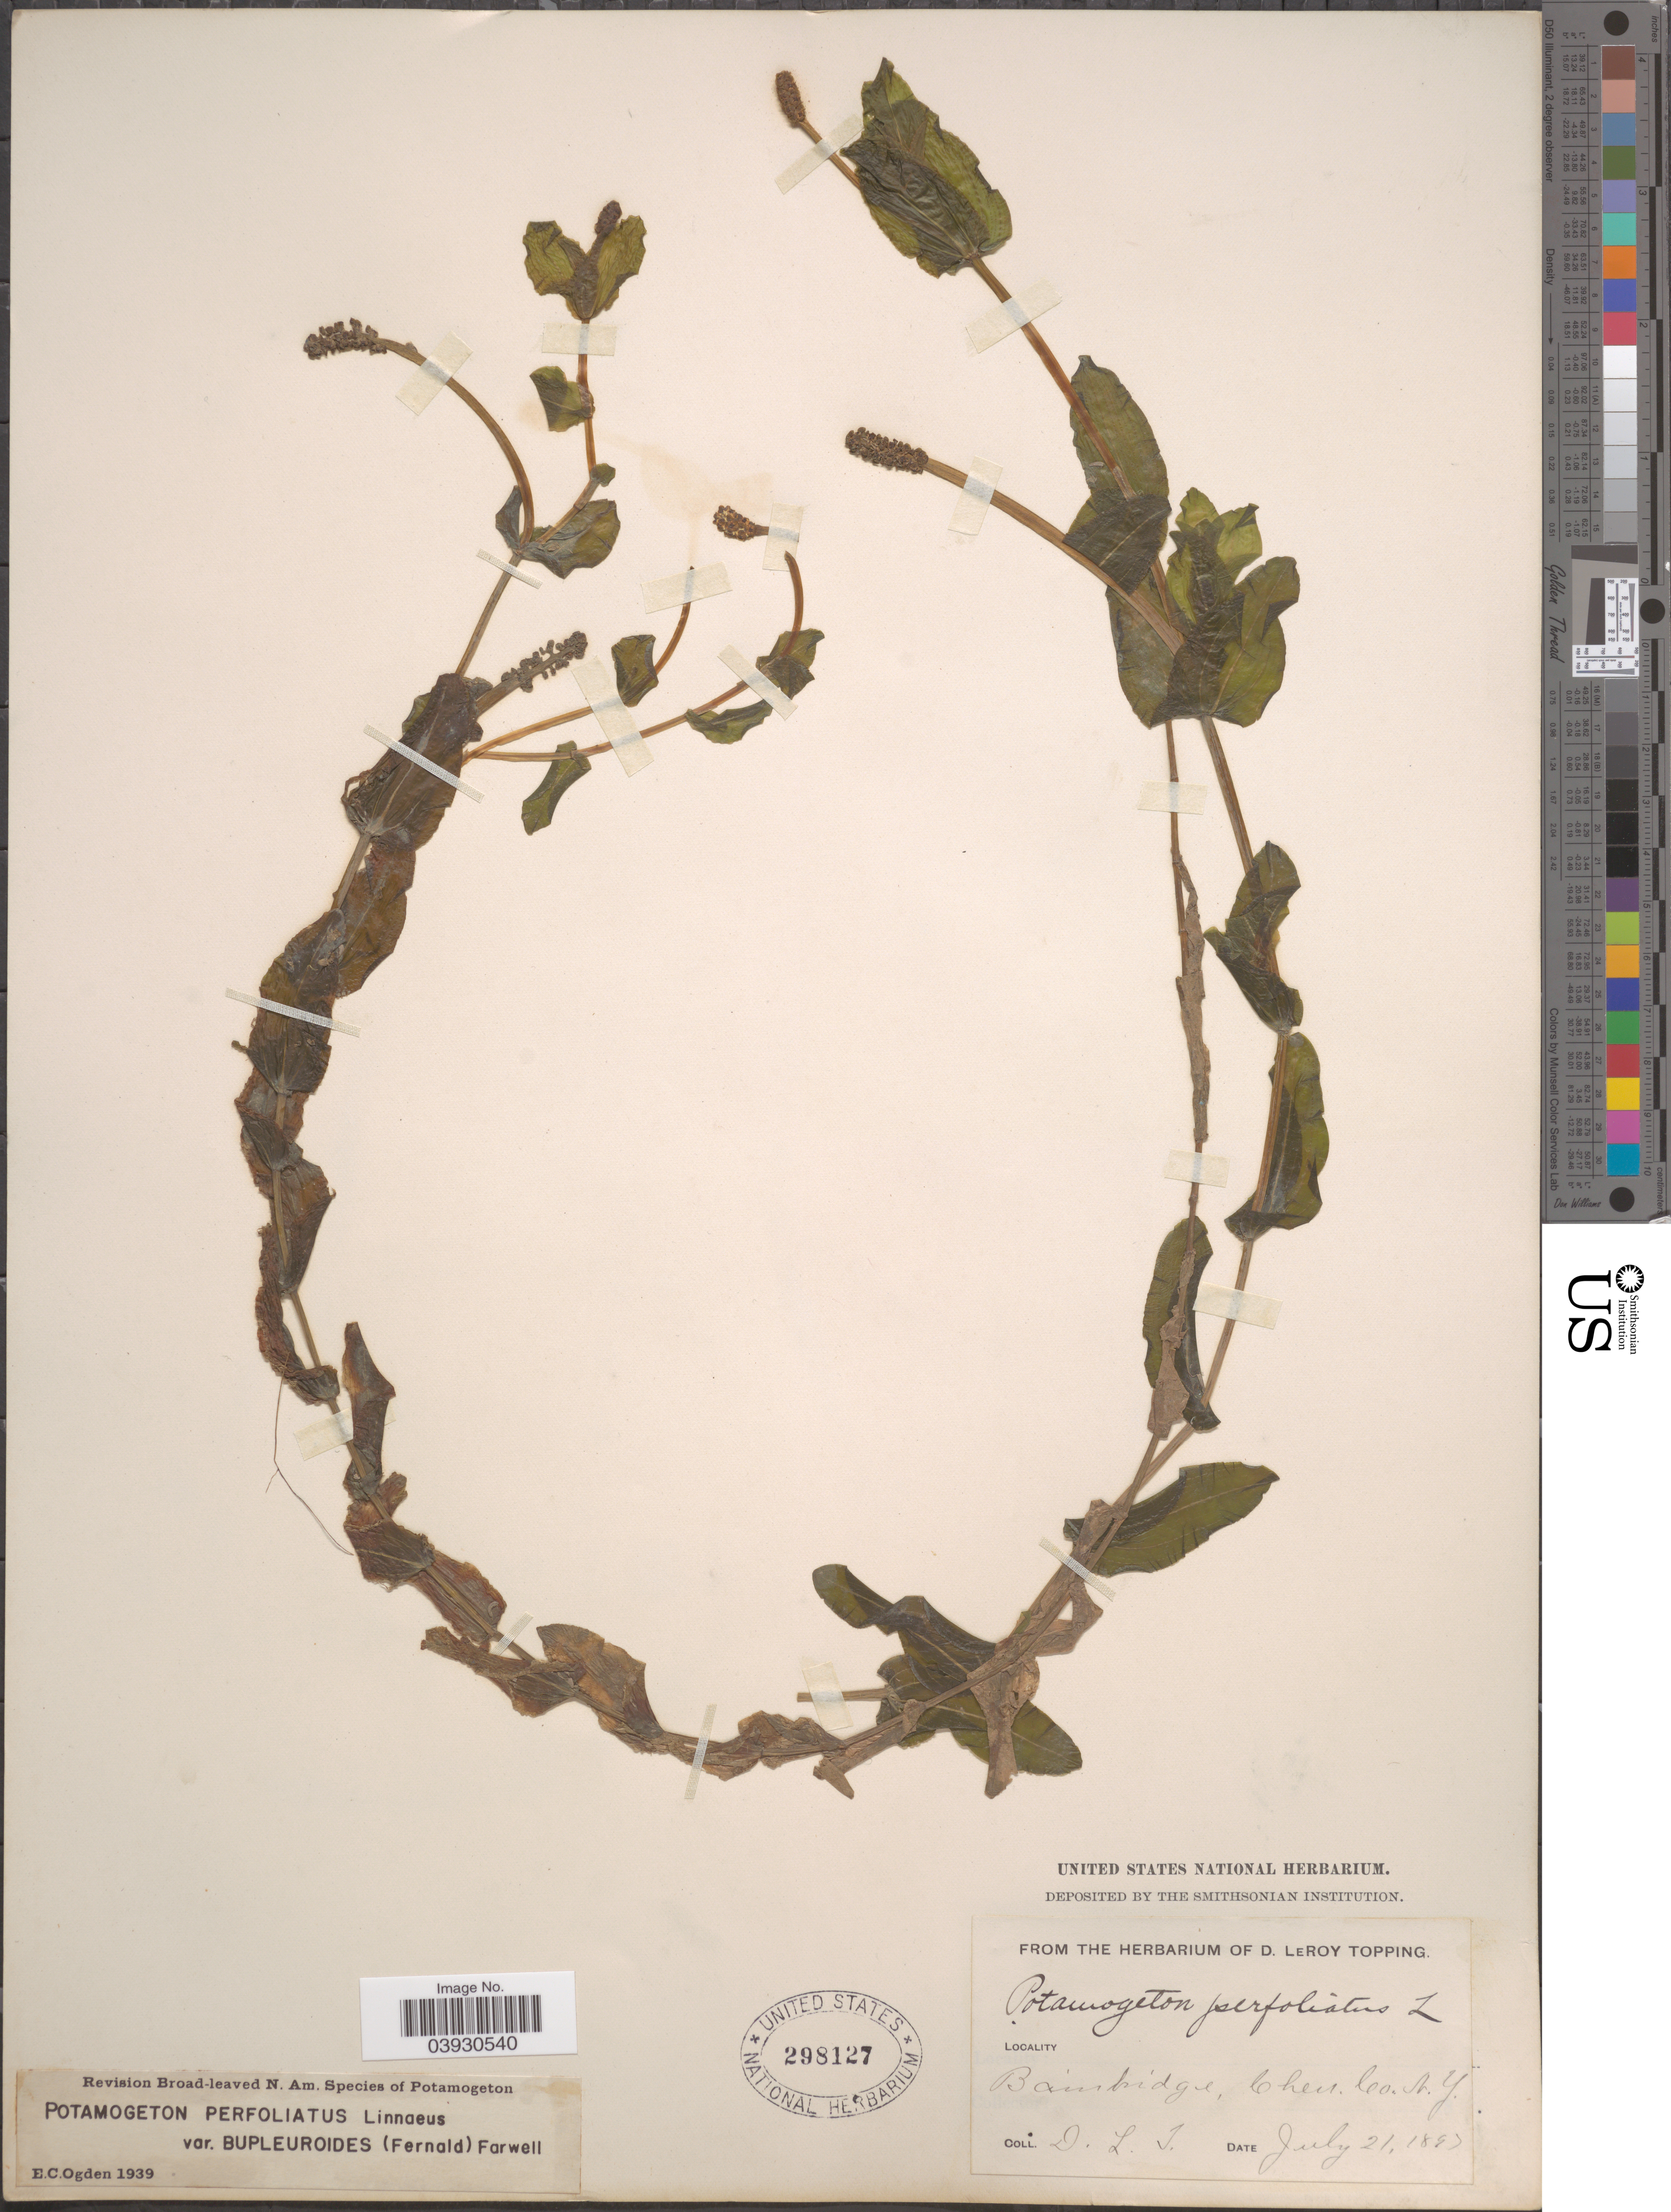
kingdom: Plantae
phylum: Tracheophyta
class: Liliopsida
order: Alismatales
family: Potamogetonaceae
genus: Potamogeton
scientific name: Potamogeton perfoliatus var. bupleuroides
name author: (Fernald) Farw.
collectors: D. L. Topping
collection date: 1897-07-21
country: United States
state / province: New York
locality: Bainbridge, Chen Co.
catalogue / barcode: US 298127